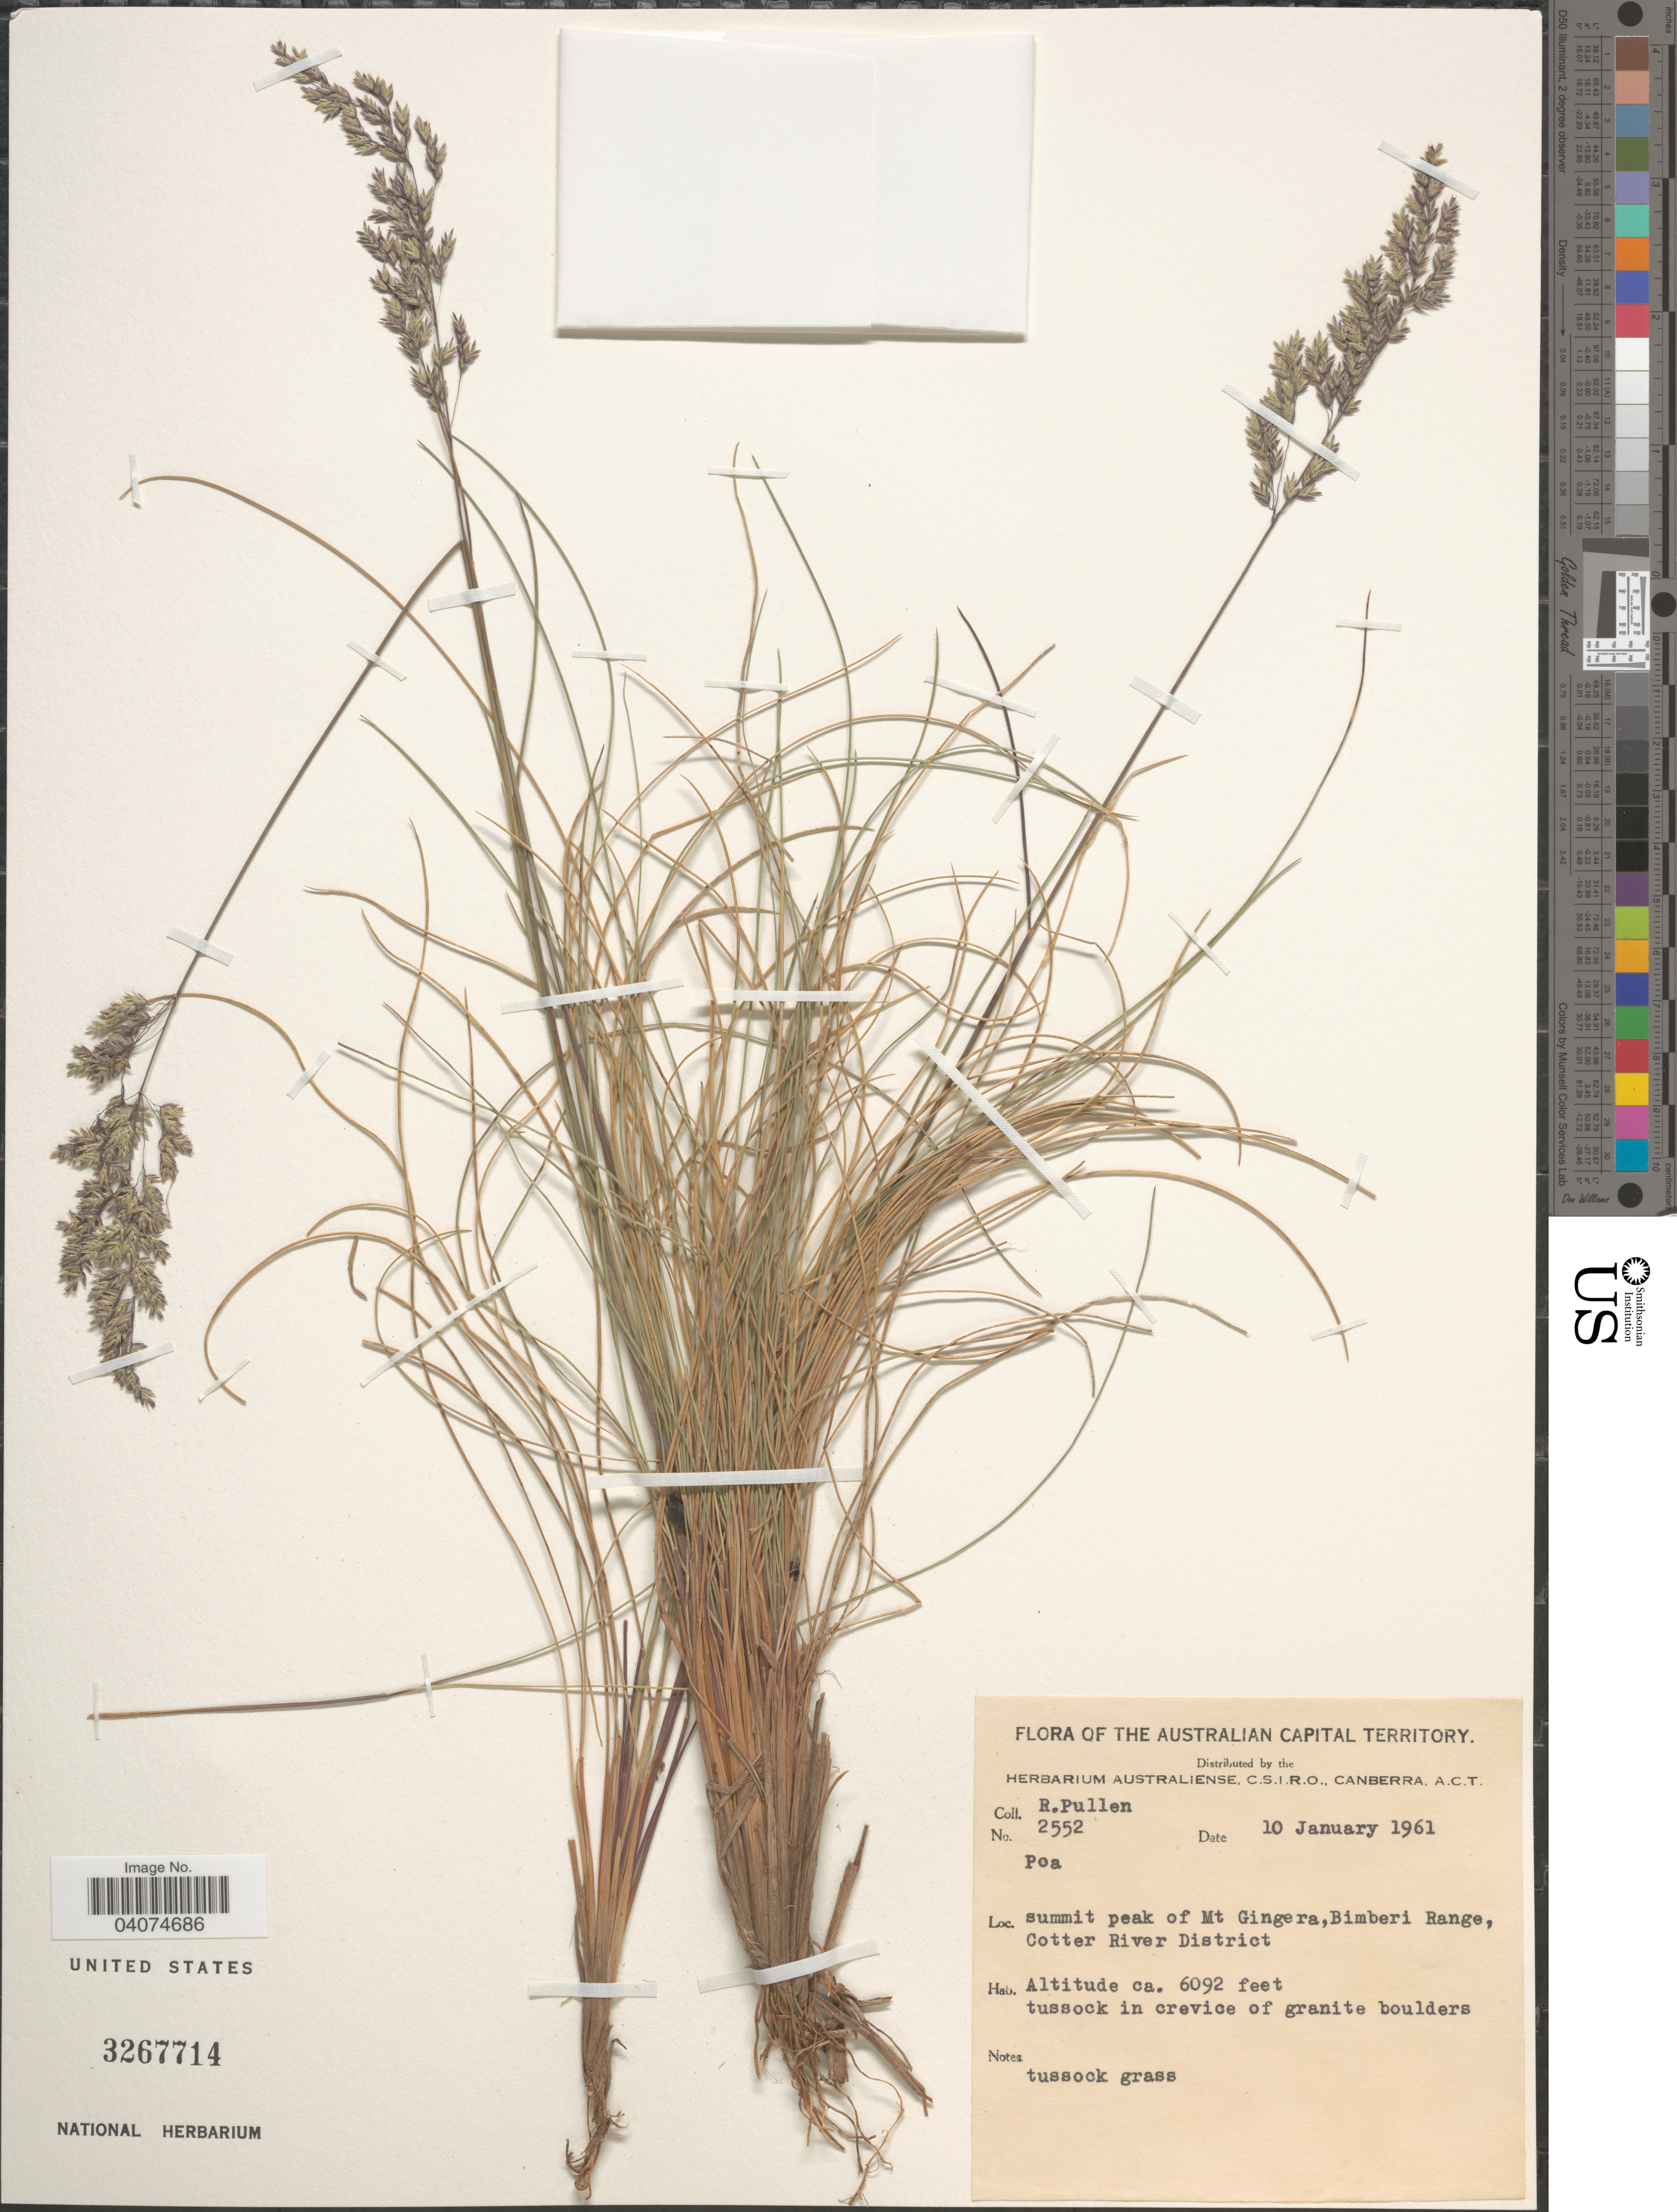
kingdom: Plantae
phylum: Tracheophyta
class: Liliopsida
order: Poales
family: Poaceae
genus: Poa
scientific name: Poa sp.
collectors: R. Pullen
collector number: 2552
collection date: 1961-01-10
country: Australia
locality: Australian Capital Territory. Summit peak of Mt Gingera, Bimberi Range, Cotter River District.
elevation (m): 1857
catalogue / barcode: US 3267714